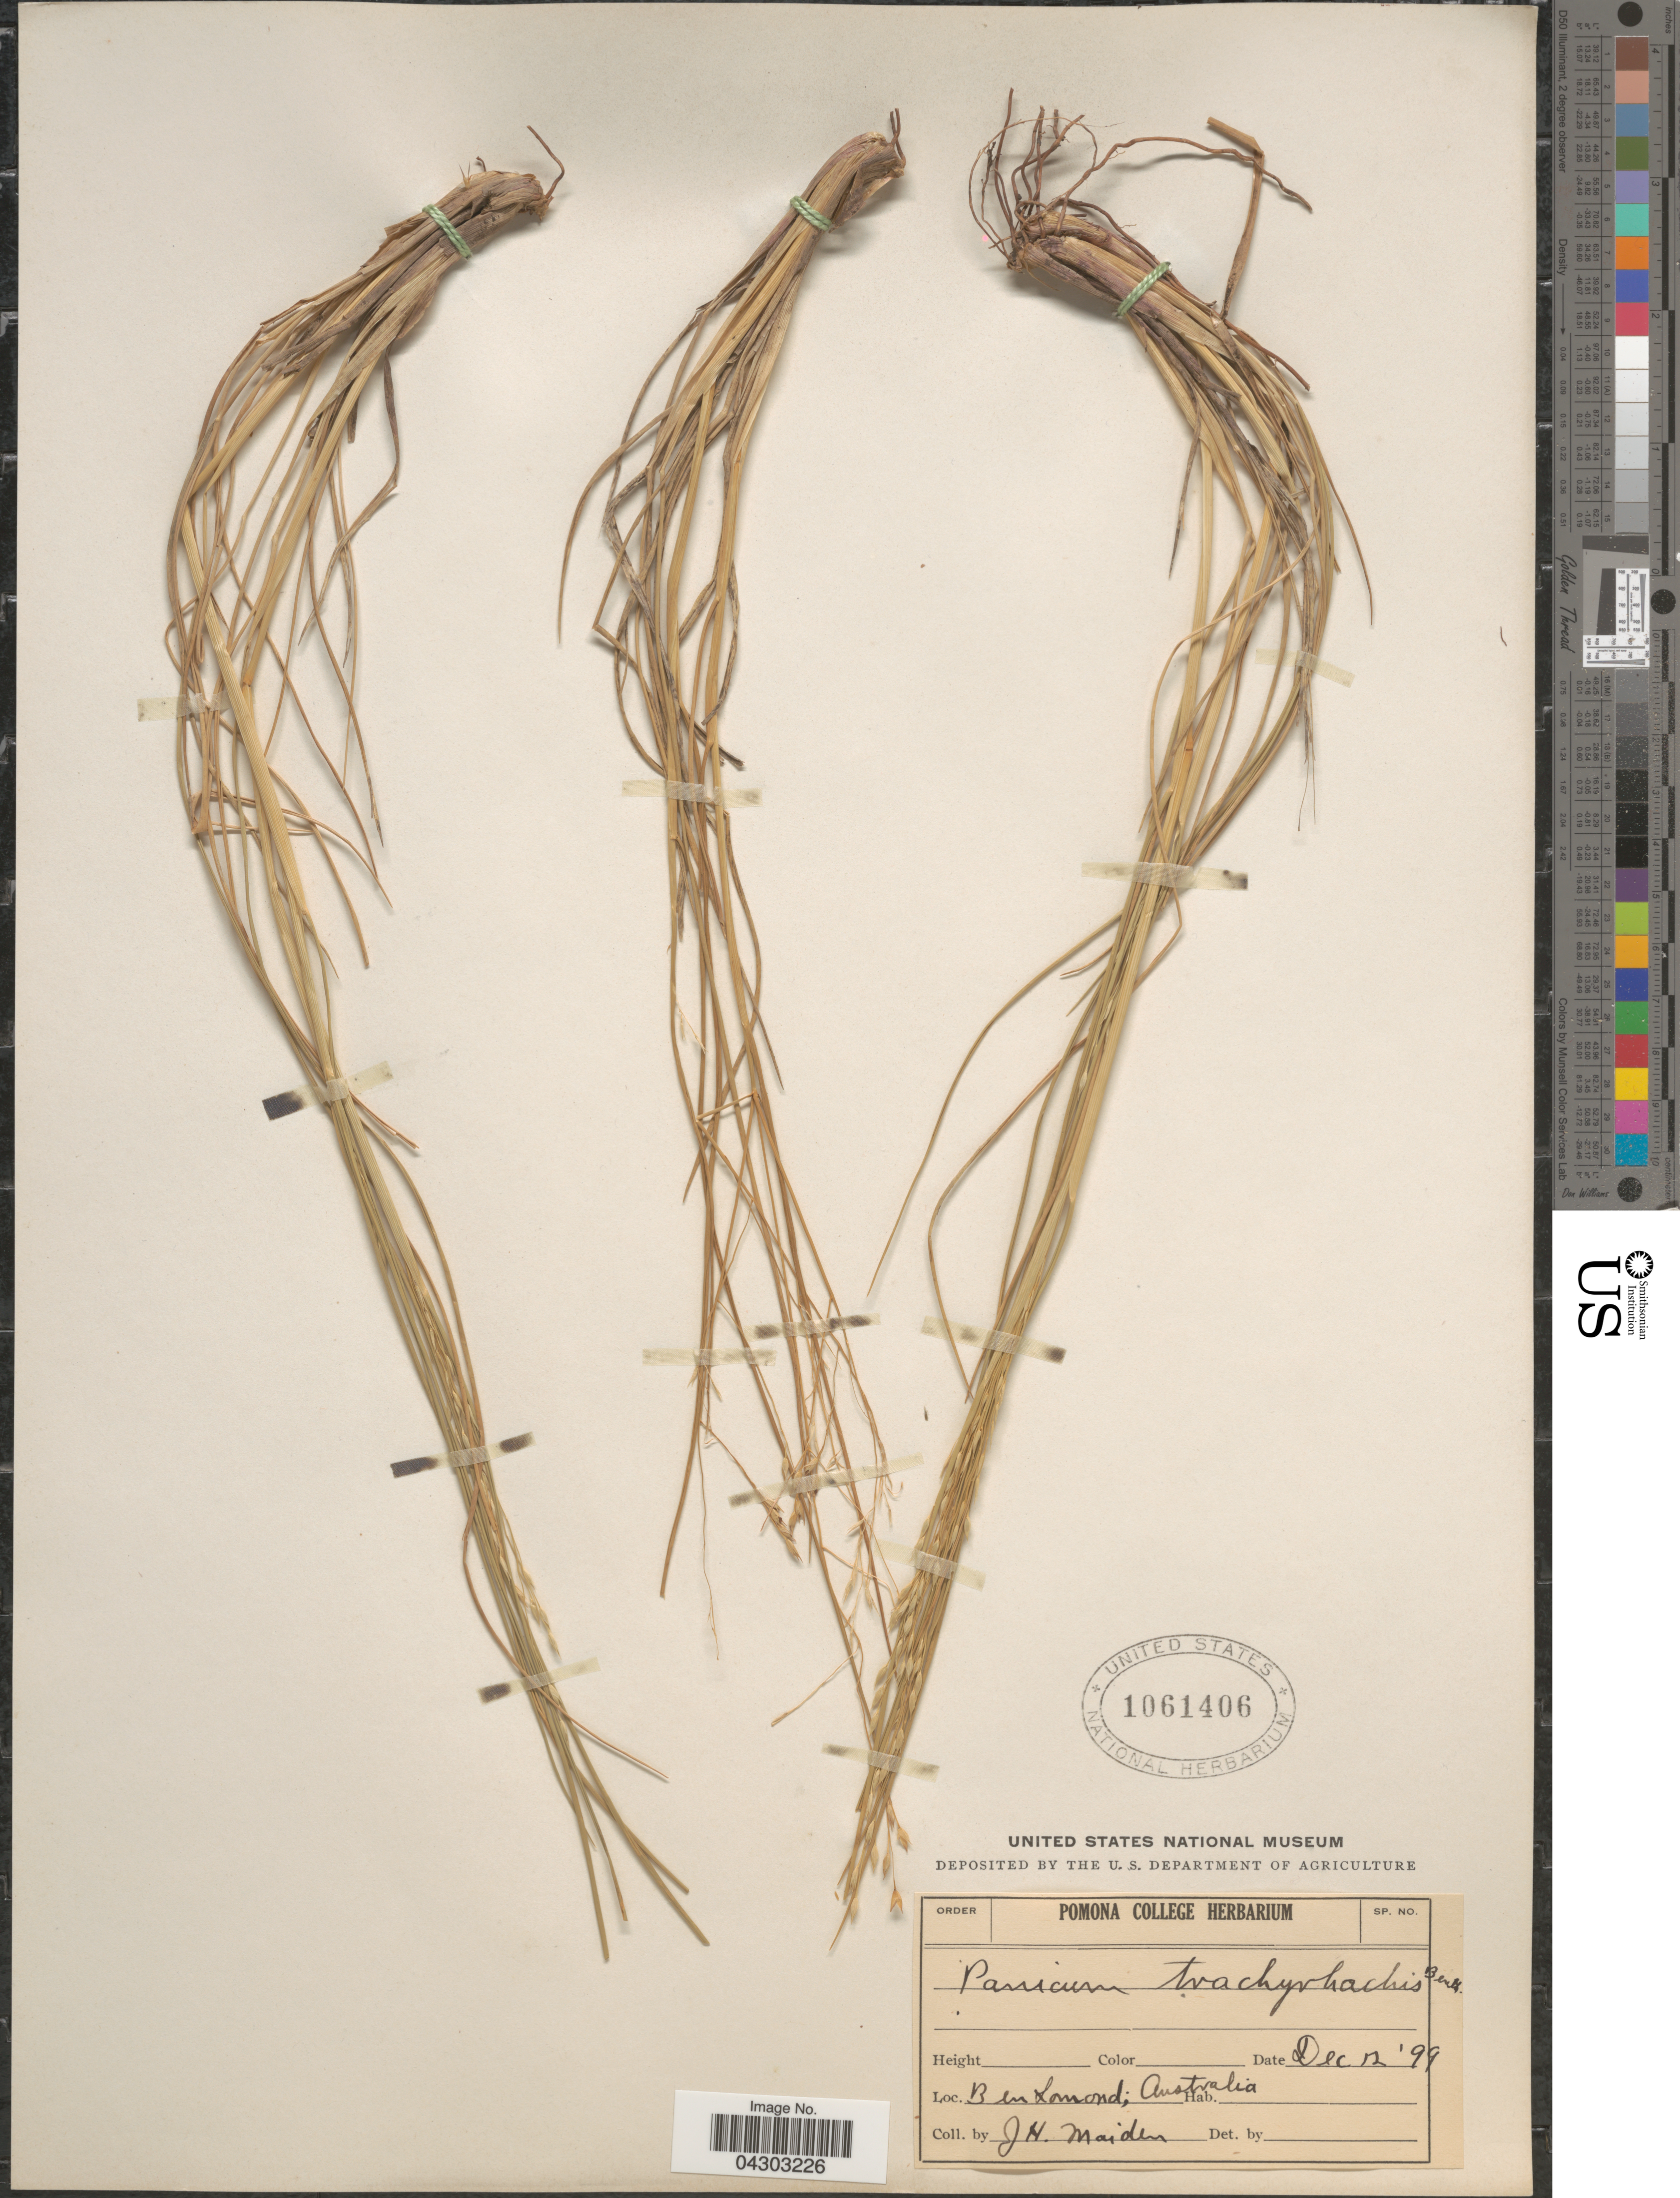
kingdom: Plantae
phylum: Tracheophyta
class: Liliopsida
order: Poales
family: Poaceae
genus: Panicum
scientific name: Panicum trachyrhachis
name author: Benth.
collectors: J. Maiden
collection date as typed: Transcribed d/m/y: 12/12/99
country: Australia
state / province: Tasmania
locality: Ben Lomond.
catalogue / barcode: US 1061406